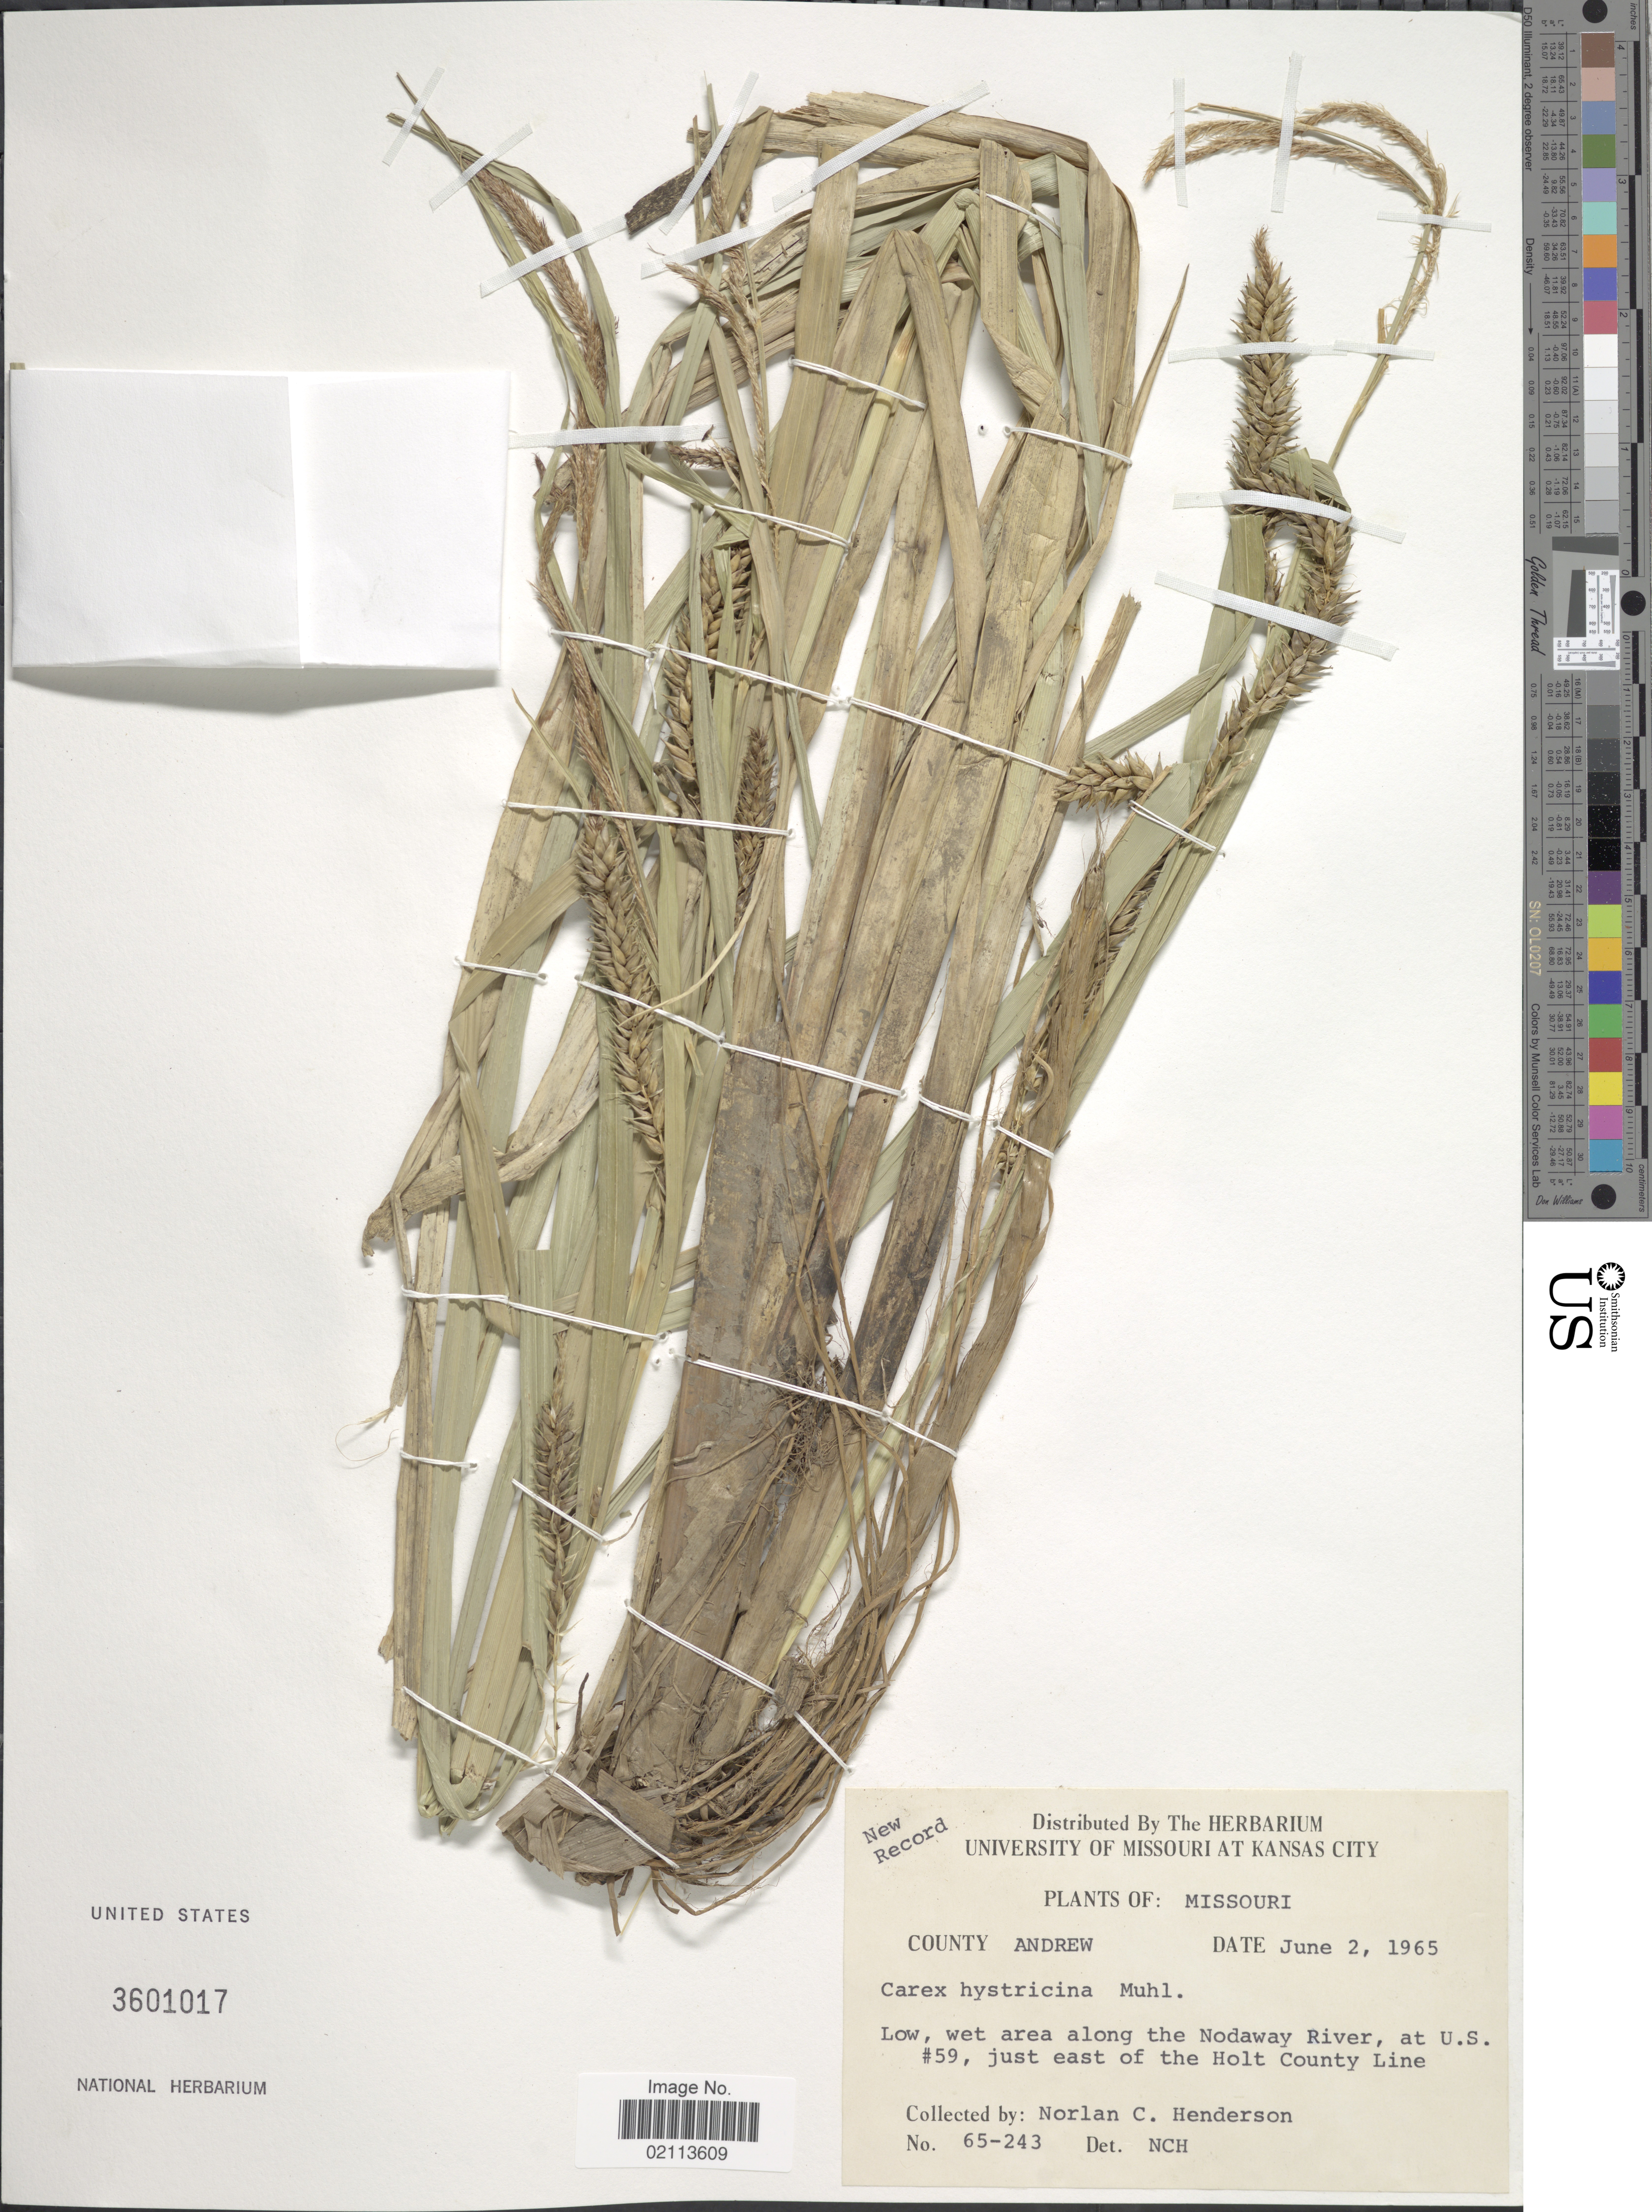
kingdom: Plantae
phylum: Tracheophyta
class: Liliopsida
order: Poales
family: Cyperaceae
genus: Carex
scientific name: Carex hystericina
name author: Muhl. ex Willd.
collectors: N. C. Henderson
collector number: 65-243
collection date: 1965-06-02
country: United States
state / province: Missouri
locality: County Andrew, Low, wet area along the Nodaway River, at U.S. #59, just east of the Holt County Line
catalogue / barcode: US 3601017